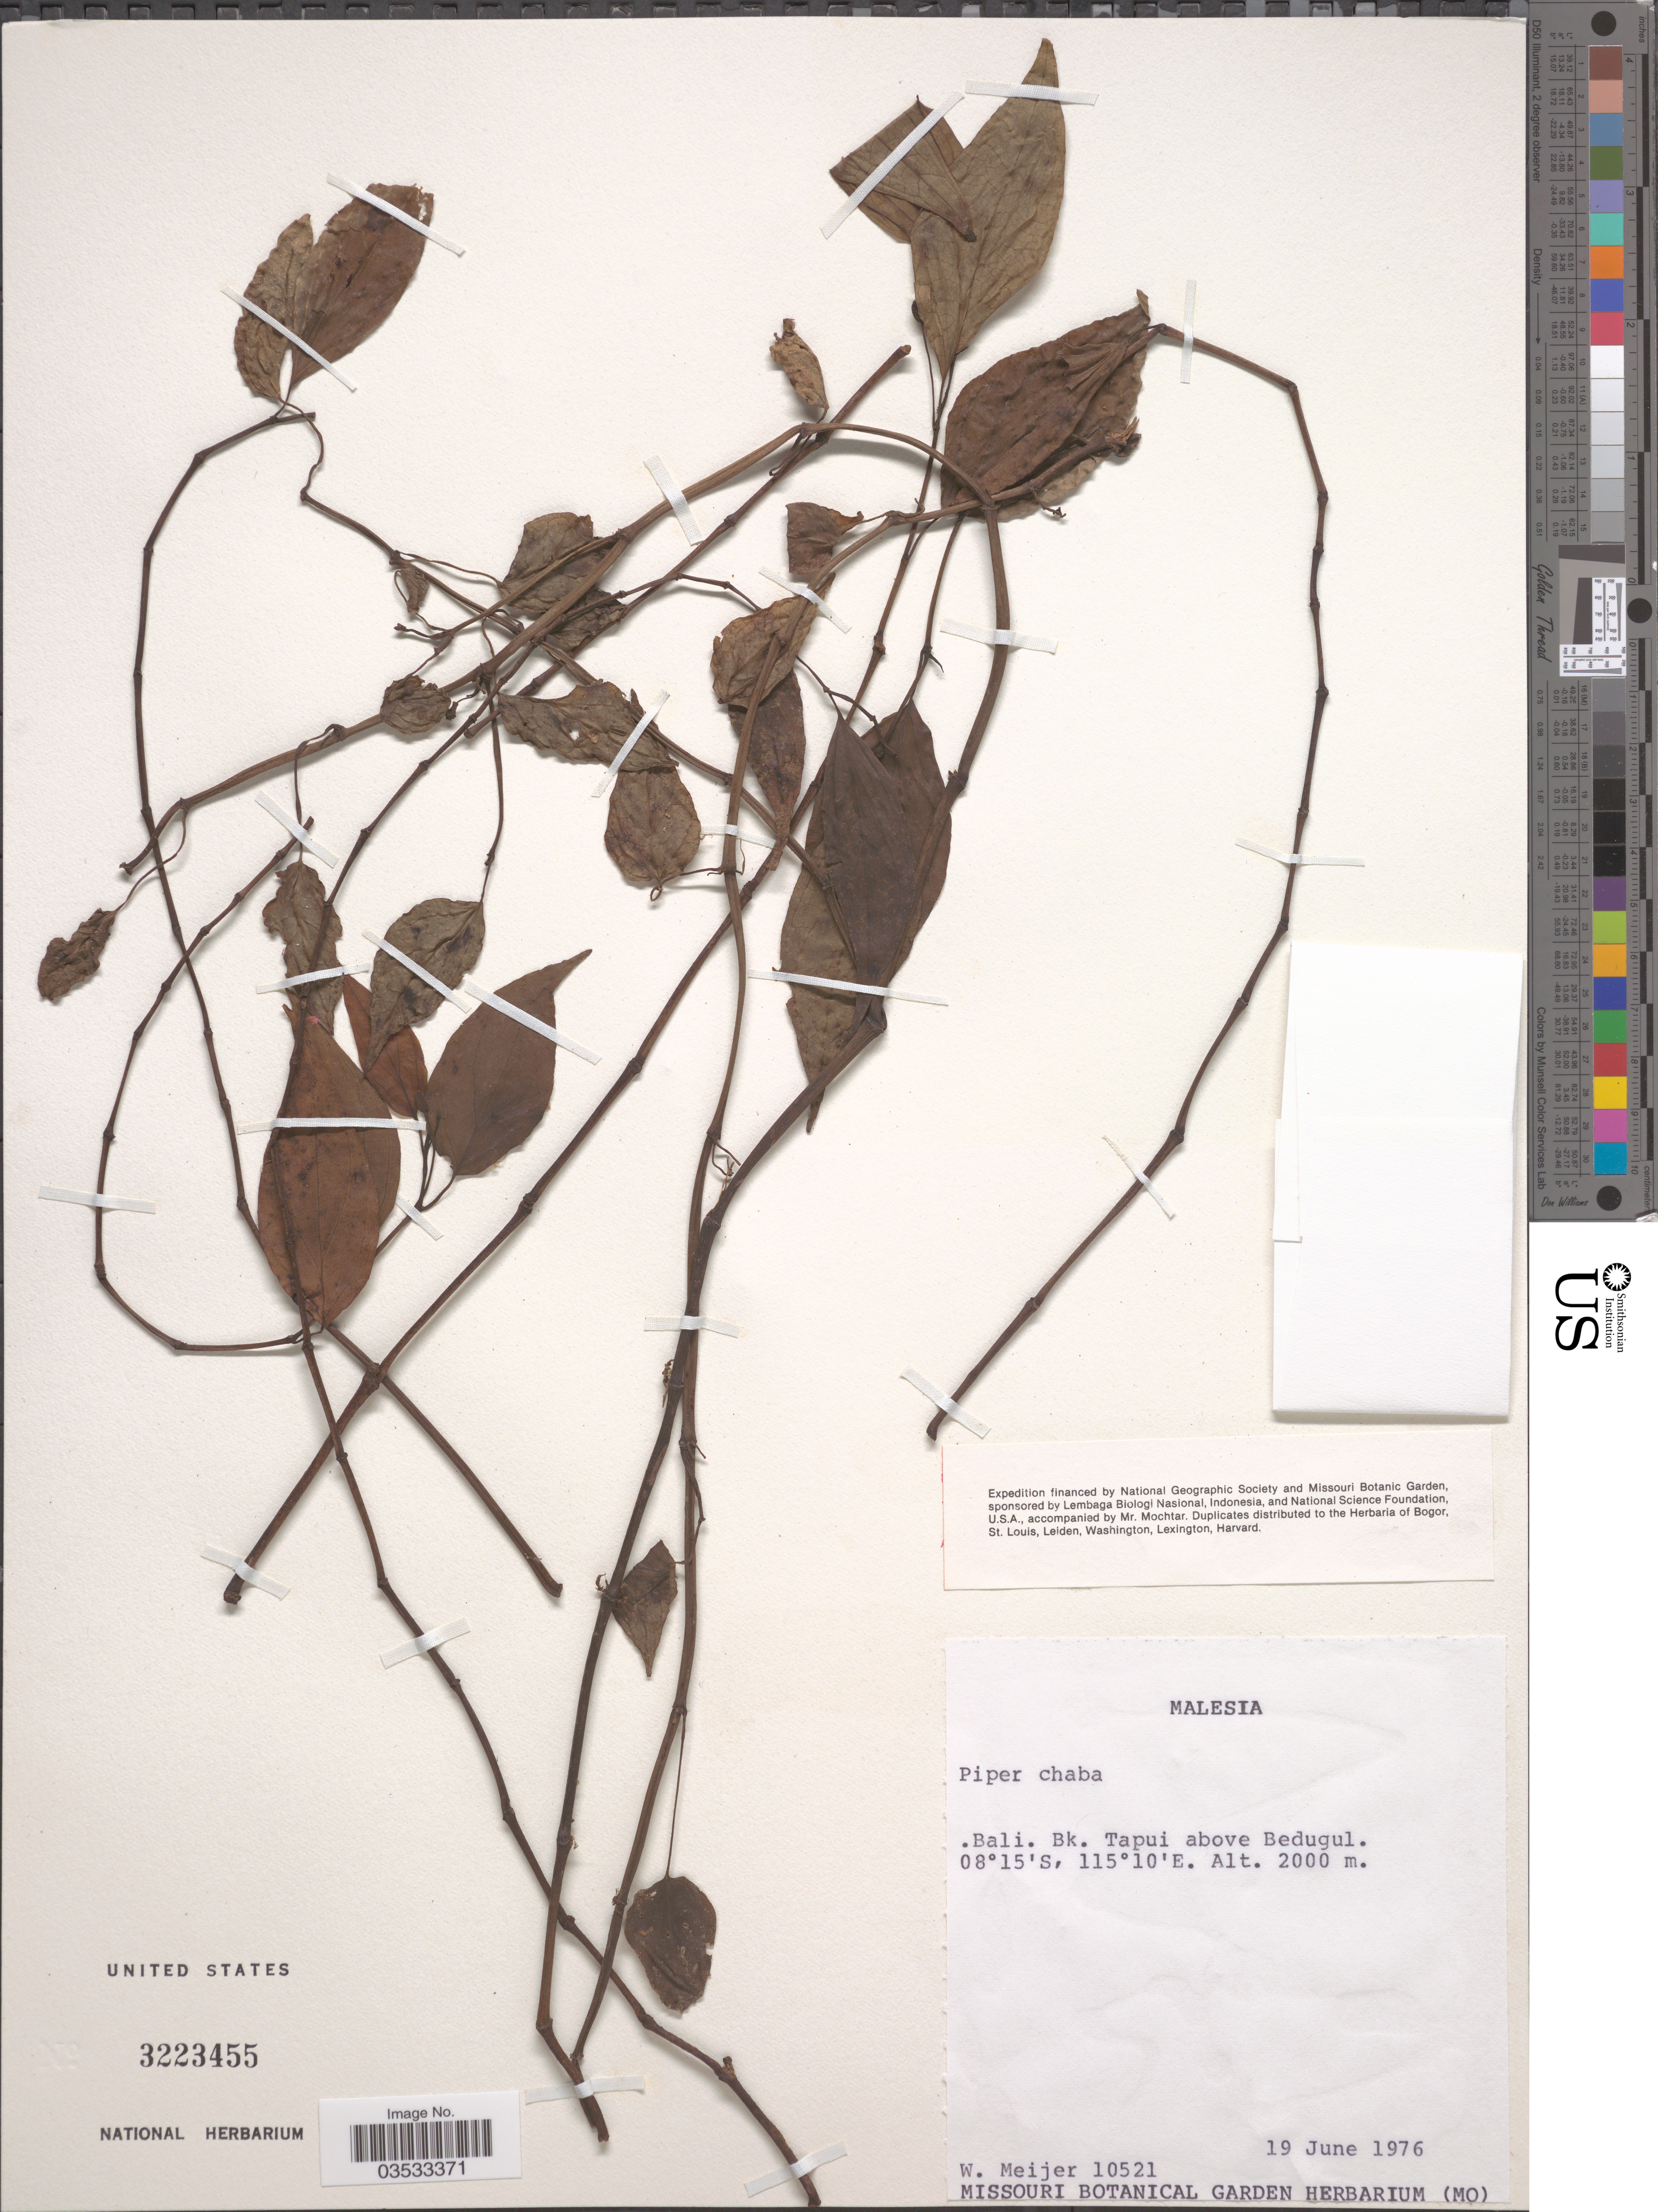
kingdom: Plantae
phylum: Tracheophyta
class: Magnoliopsida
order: Piperales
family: Piperaceae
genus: Piper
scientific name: Piper chaba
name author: W. Hunter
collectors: W. Meijer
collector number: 10521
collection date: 1976-06-19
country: Indonesia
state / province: Nusa Tenggara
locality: Bali. Bk. Tapui above Bedugul.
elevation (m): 2000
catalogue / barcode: US 3223455